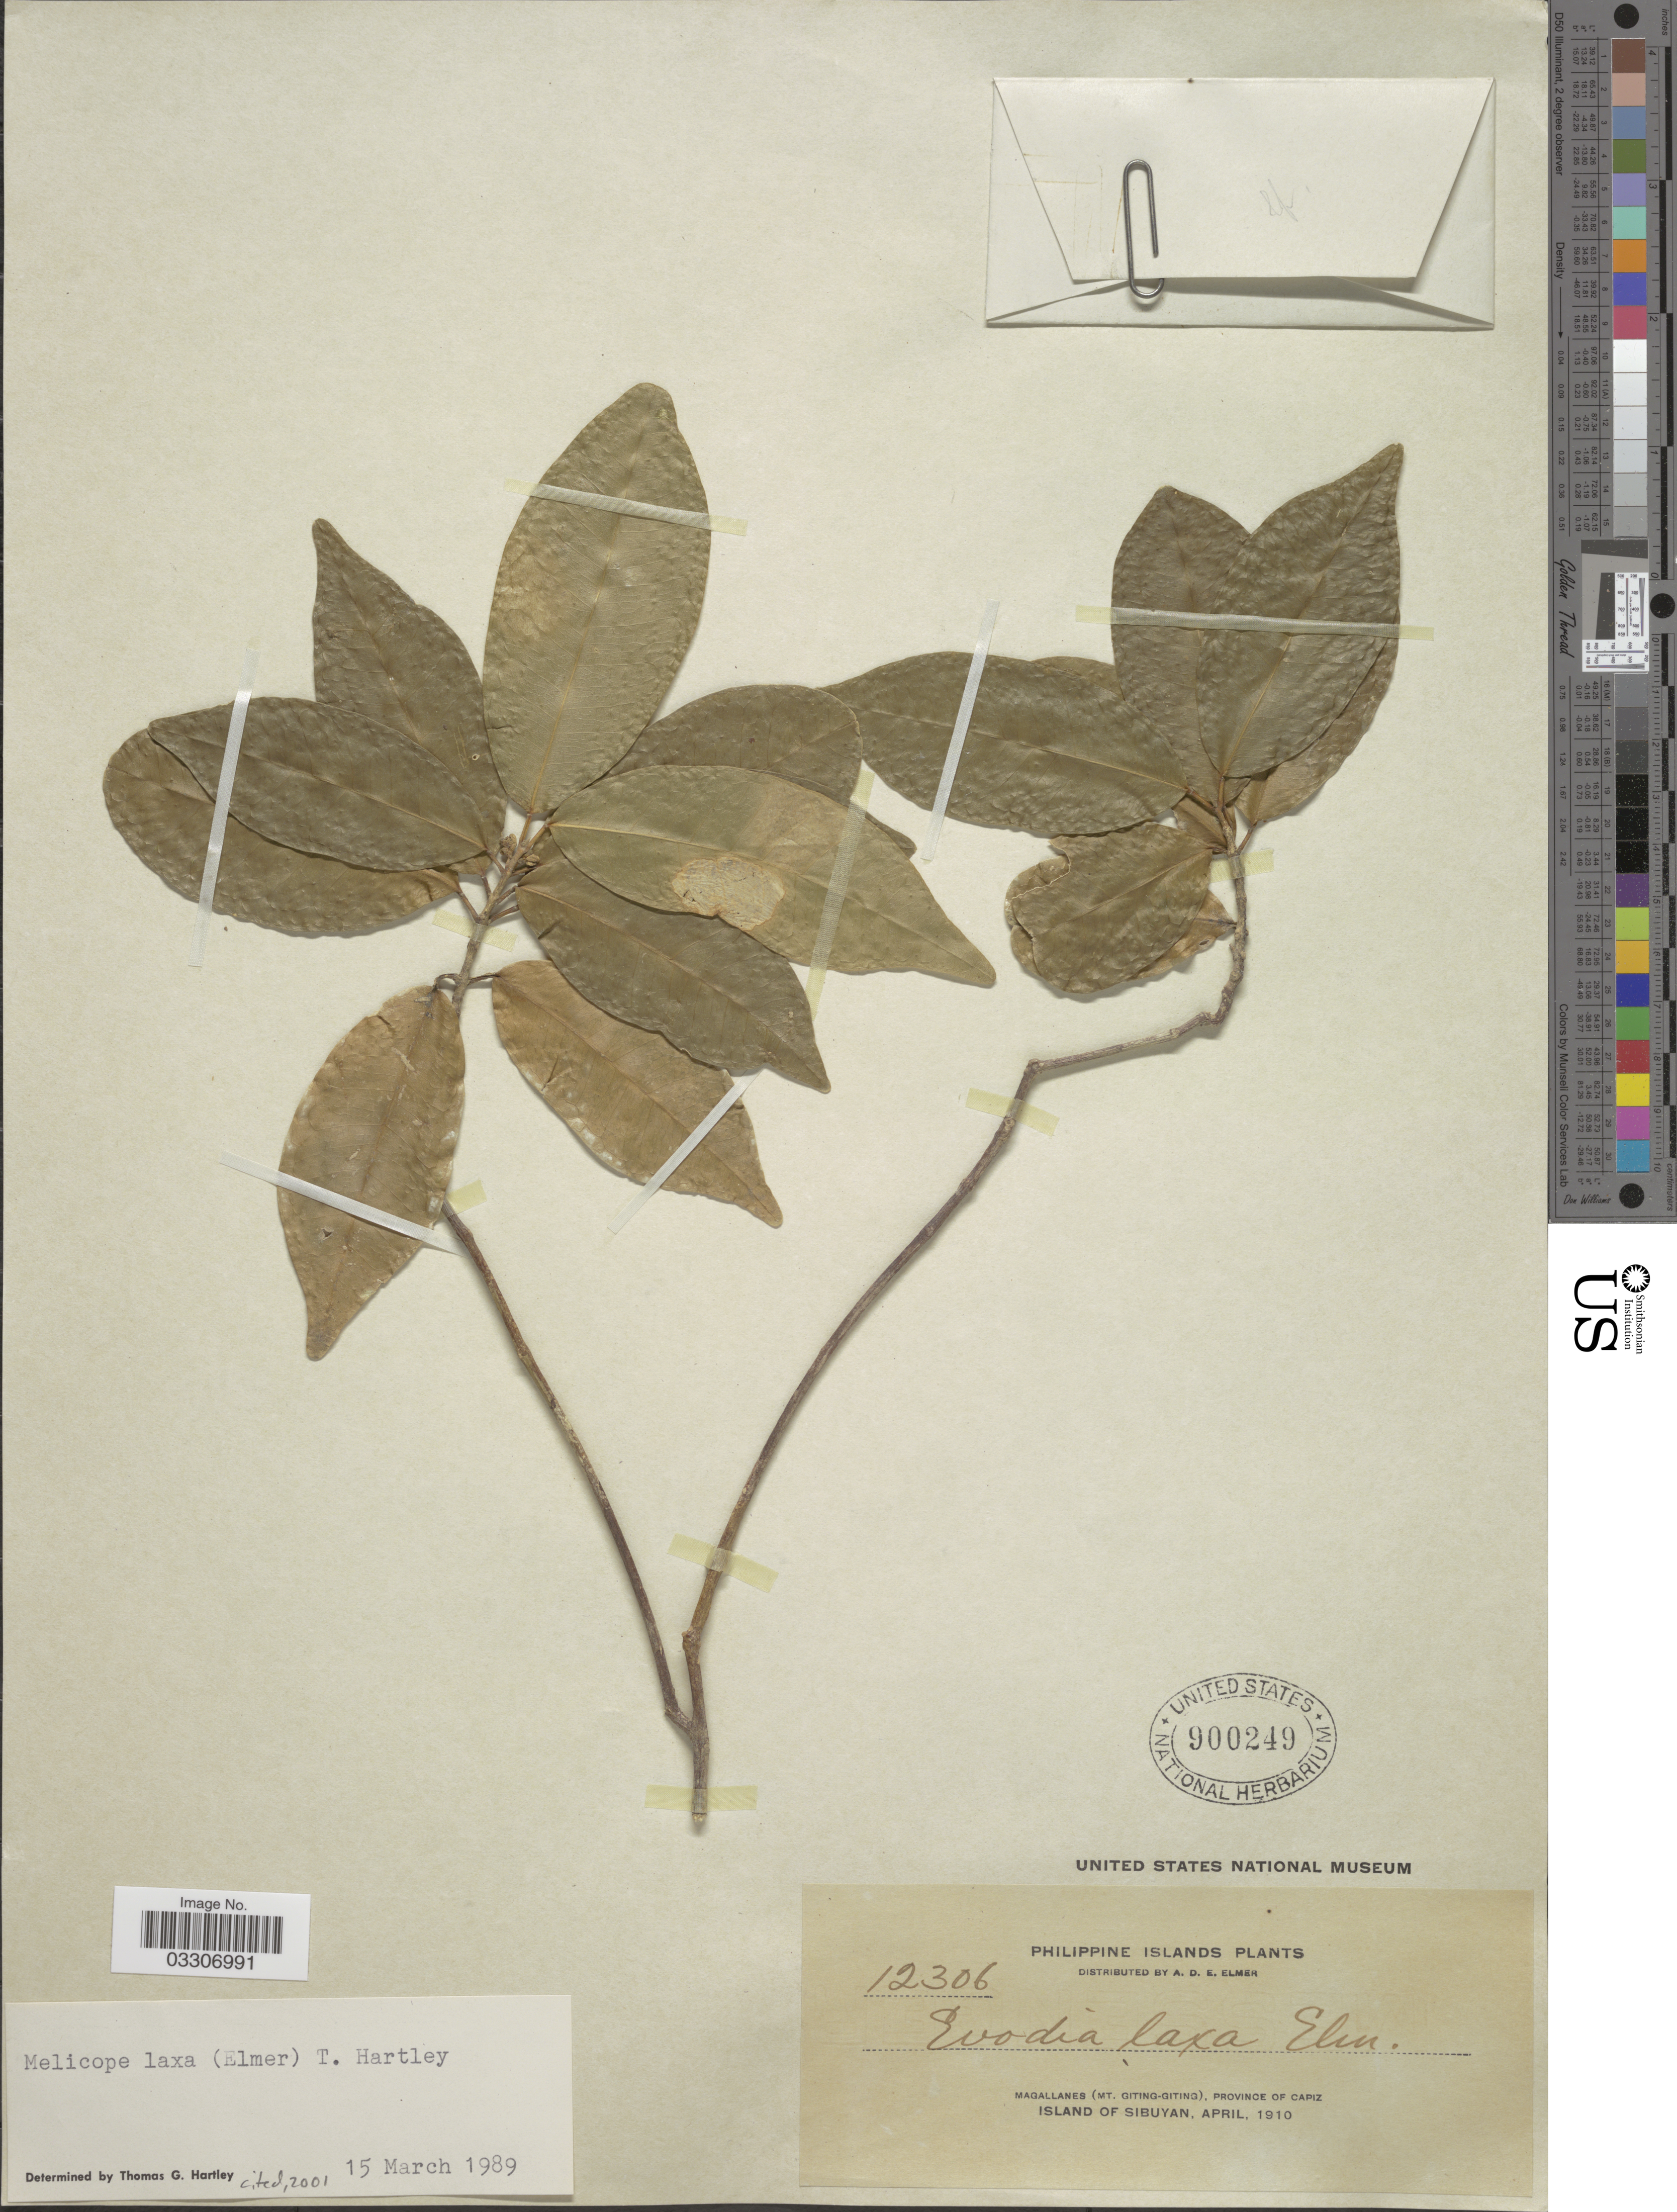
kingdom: Plantae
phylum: Tracheophyta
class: Magnoliopsida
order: Sapindales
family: Rutaceae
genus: Melicope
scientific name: Melicope laxa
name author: (Elmer) T.G. Hartley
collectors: A. D. E. Elmer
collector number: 12306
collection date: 1910-04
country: Philippines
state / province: Western Visayas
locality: Magallanes (Mt. Giting-Giting), Province of Capiz. Island of Sibuyan.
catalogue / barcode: US 900249